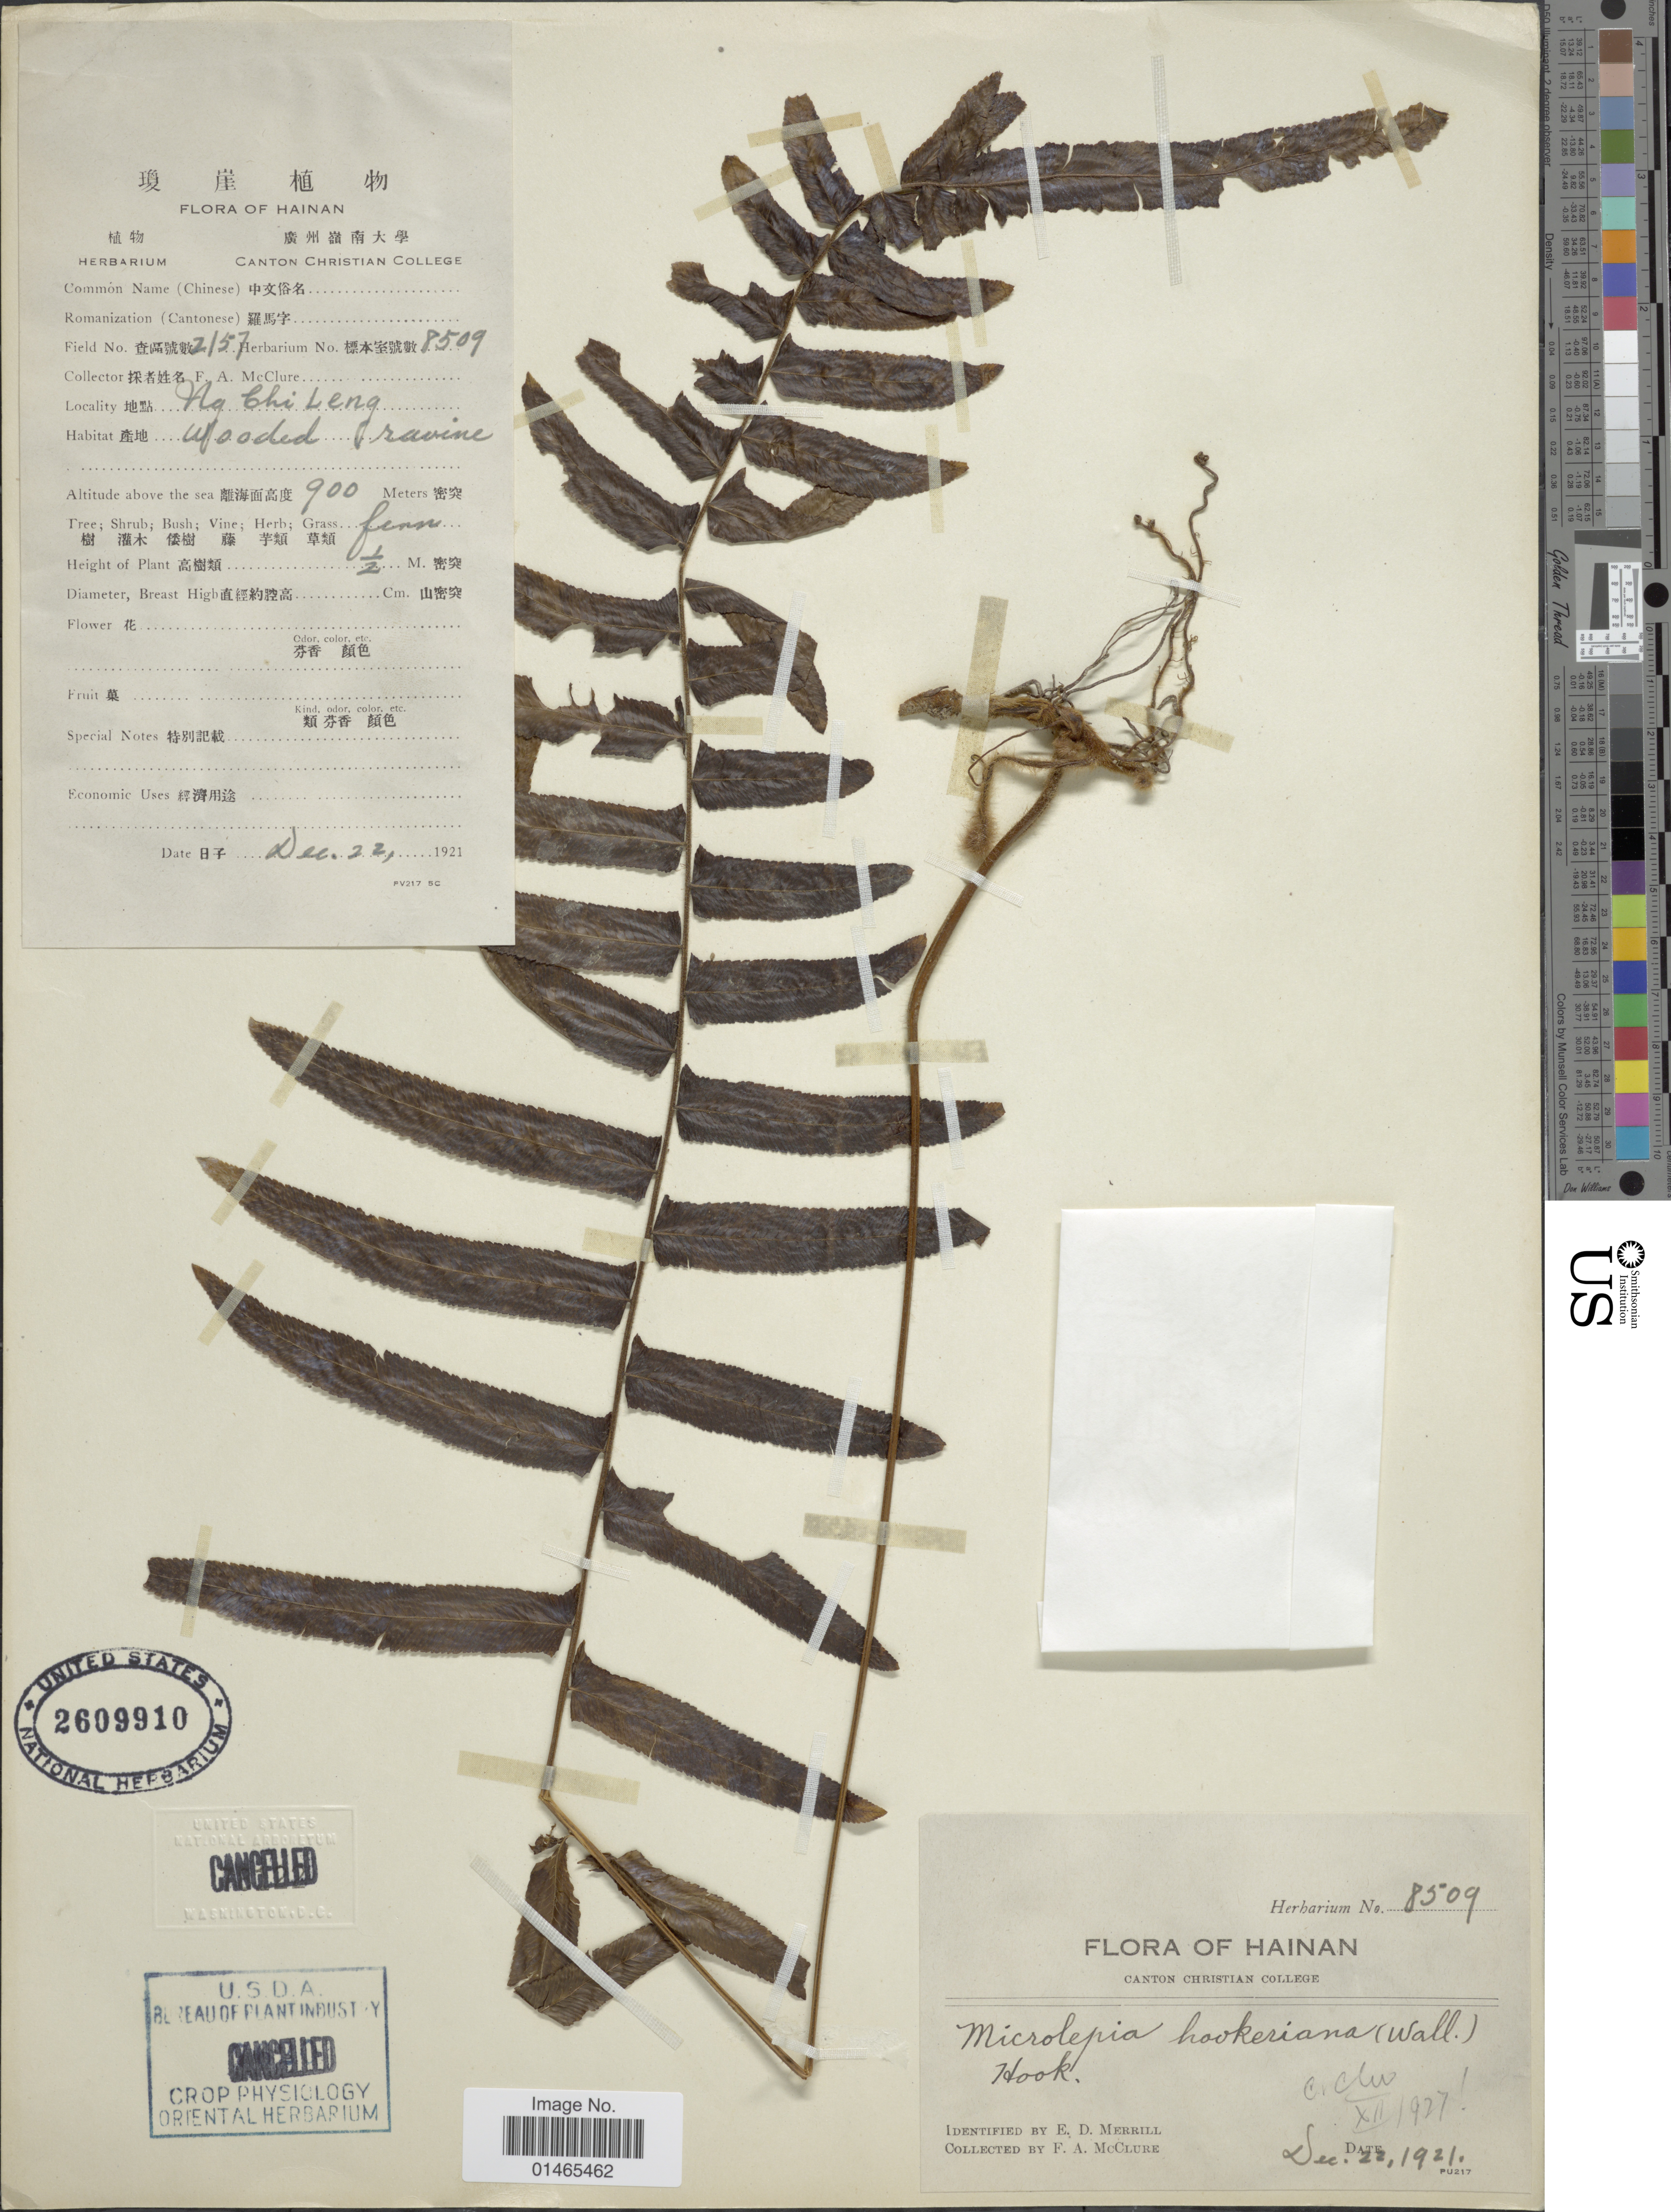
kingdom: Plantae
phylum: Tracheophyta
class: Polypodiopsida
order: Polypodiales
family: Dennstaedtiaceae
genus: Microlepia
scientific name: Microlepia hookeriana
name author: (Wall. ex Hook.) C. Presl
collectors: F. A. McClure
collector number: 8509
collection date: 1921-12-22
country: China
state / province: Hainan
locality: Ag ChiLeng [interpreted]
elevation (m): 900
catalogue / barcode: US 2609910